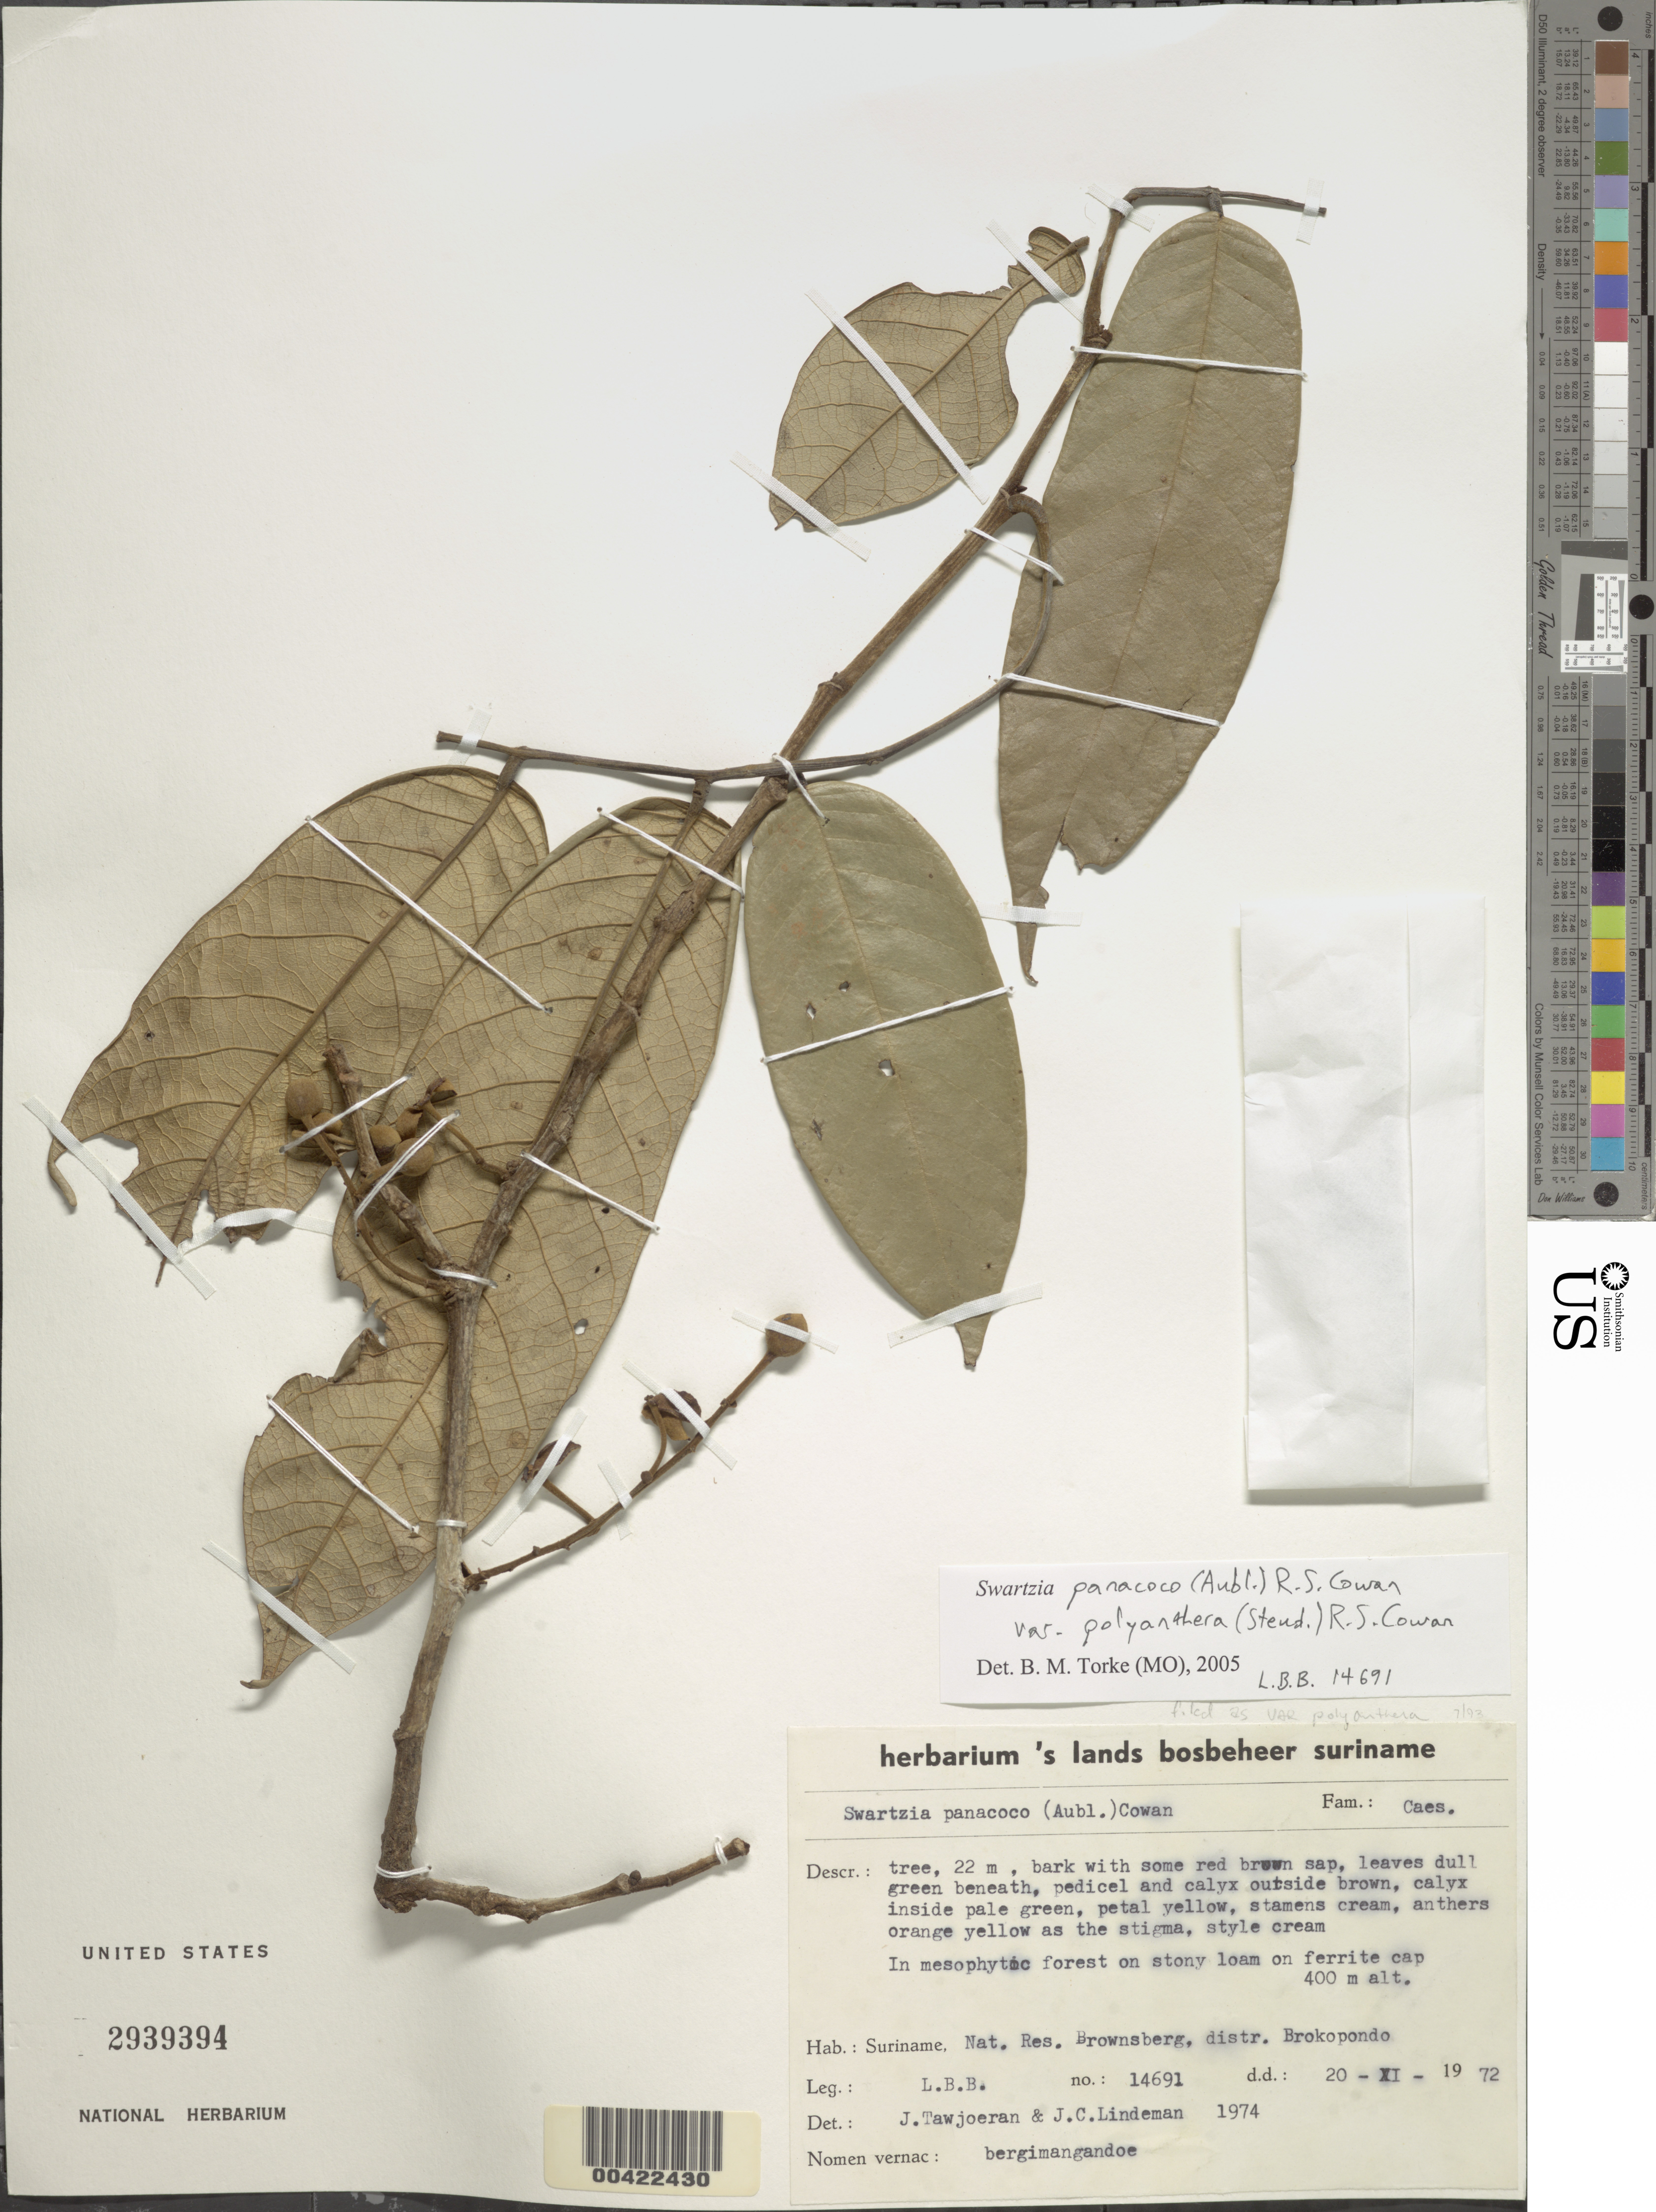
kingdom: Plantae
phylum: Tracheophyta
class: Magnoliopsida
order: Fabales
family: Fabaceae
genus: Swartzia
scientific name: Swartzia panacoco var. polyanthera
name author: (Steud.) R.S. Cowan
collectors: L.B.B.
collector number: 14691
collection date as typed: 20 Nov 1972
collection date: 1972-11-20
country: Suriname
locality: Nat. Res. Brownsberg, Distr. Brokopondo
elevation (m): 400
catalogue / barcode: US 2939394